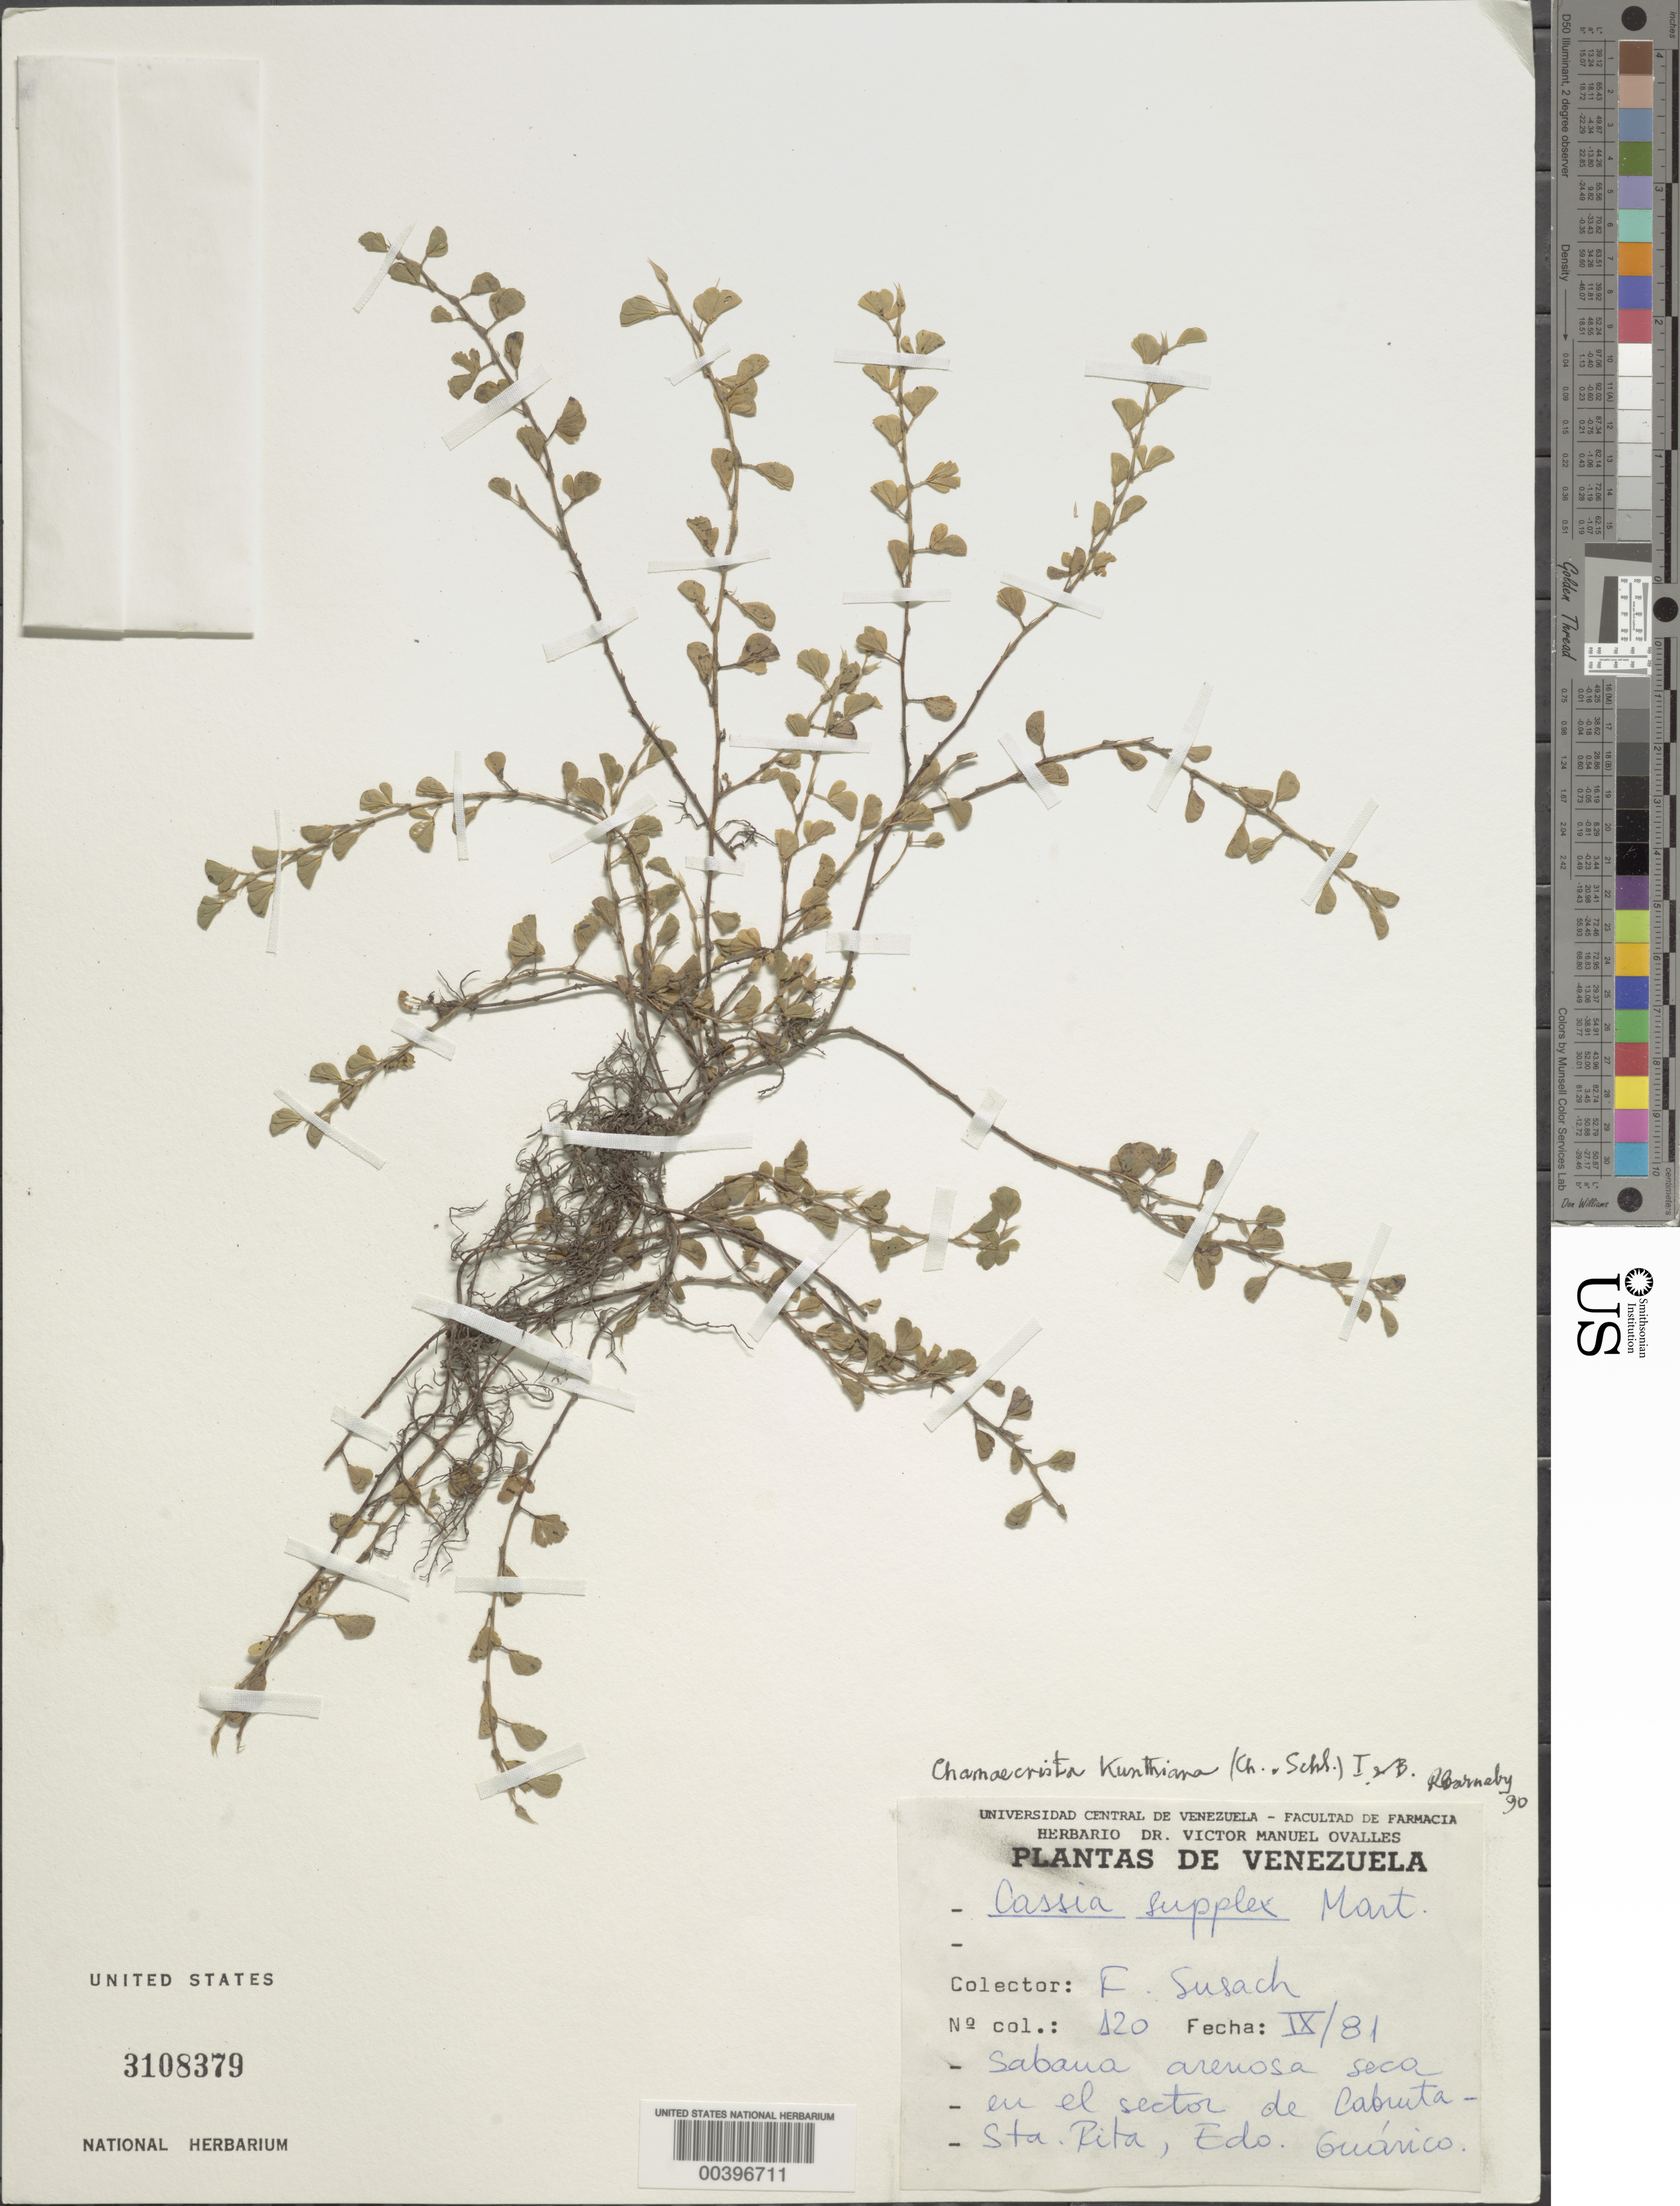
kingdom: Plantae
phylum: Tracheophyta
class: Magnoliopsida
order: Fabales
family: Fabaceae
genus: Chamaecrista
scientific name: Chamaecrista kunthiana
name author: (Schltdl. & Cham.) H.S. Irwin & Barneby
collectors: F. Susach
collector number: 120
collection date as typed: Sep 1981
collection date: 1981-09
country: Venezuela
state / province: Guárico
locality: En el sector de cabuita-sta. rita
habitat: Sabana arenosa seca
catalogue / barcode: US 3108379